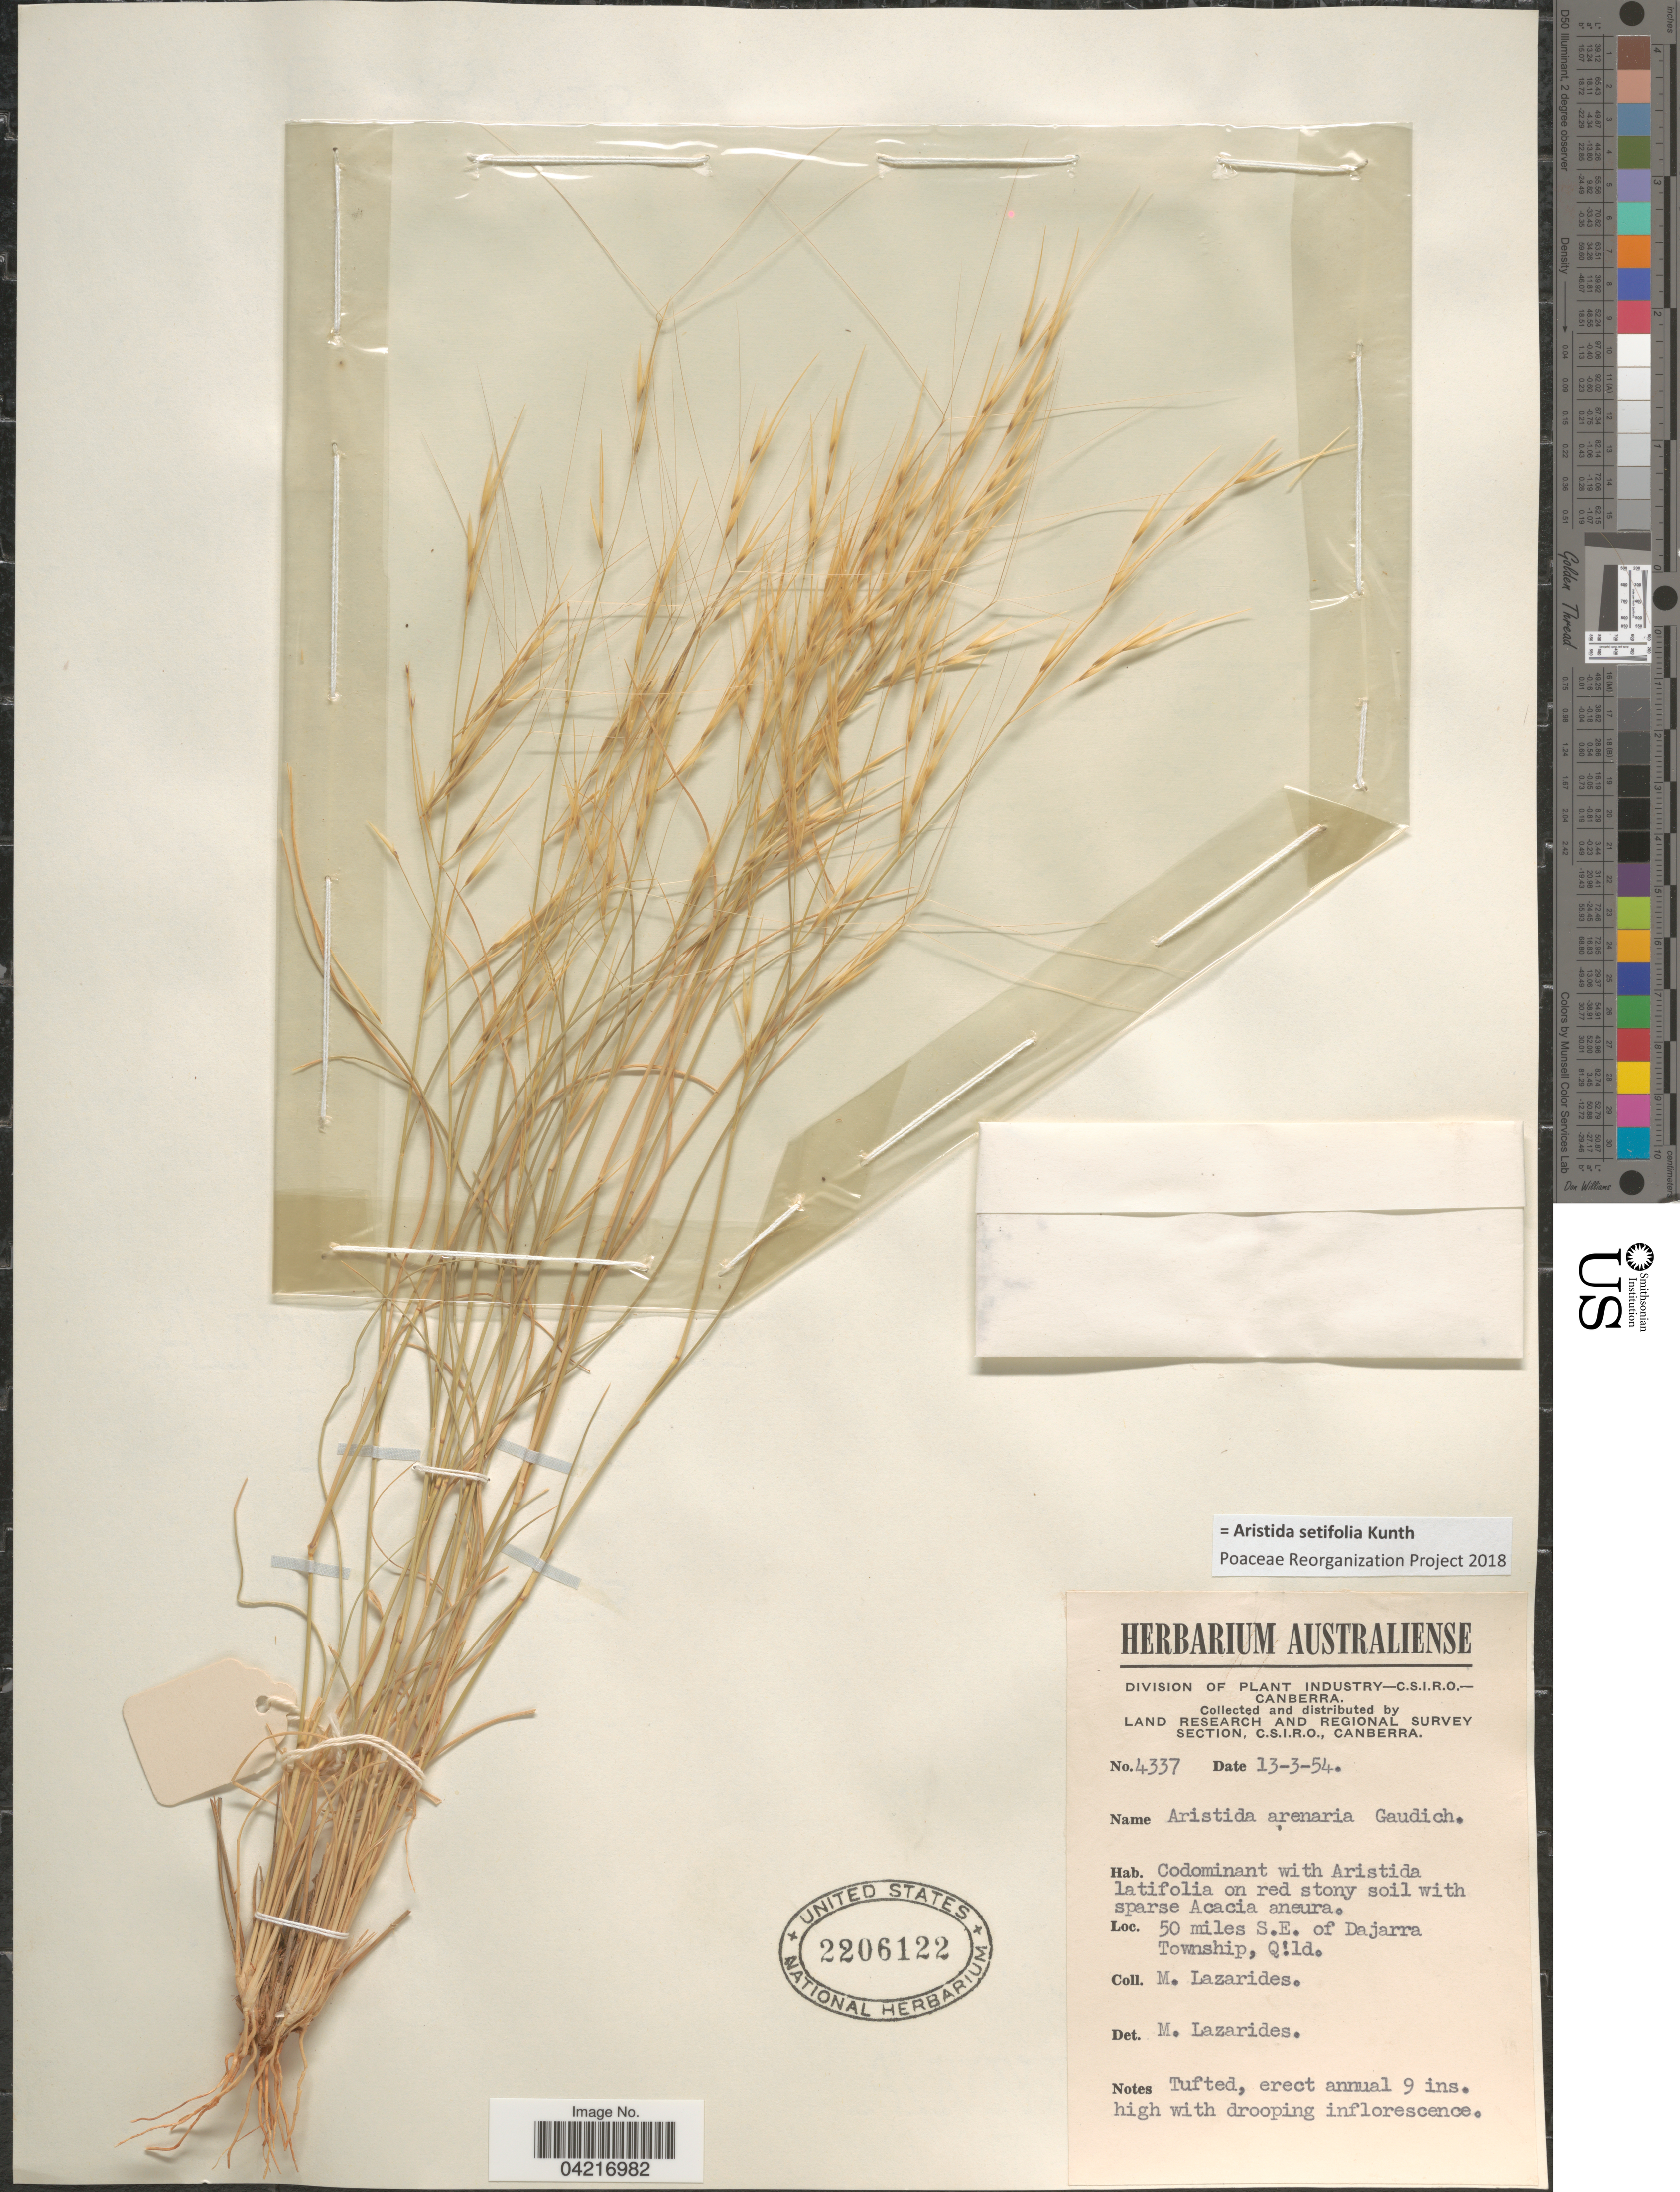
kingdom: Plantae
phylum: Tracheophyta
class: Liliopsida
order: Poales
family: Poaceae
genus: Aristida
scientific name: Aristida setifolia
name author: Kunth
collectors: M. Lazarides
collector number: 4337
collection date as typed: Transcribed d/m/y: 13/3/54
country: Australia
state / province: Queensland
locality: Land Research and Regional Survey Section, C.S.I.R.O. 50 miles S.E. of Dajarra Township.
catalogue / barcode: US 2206122